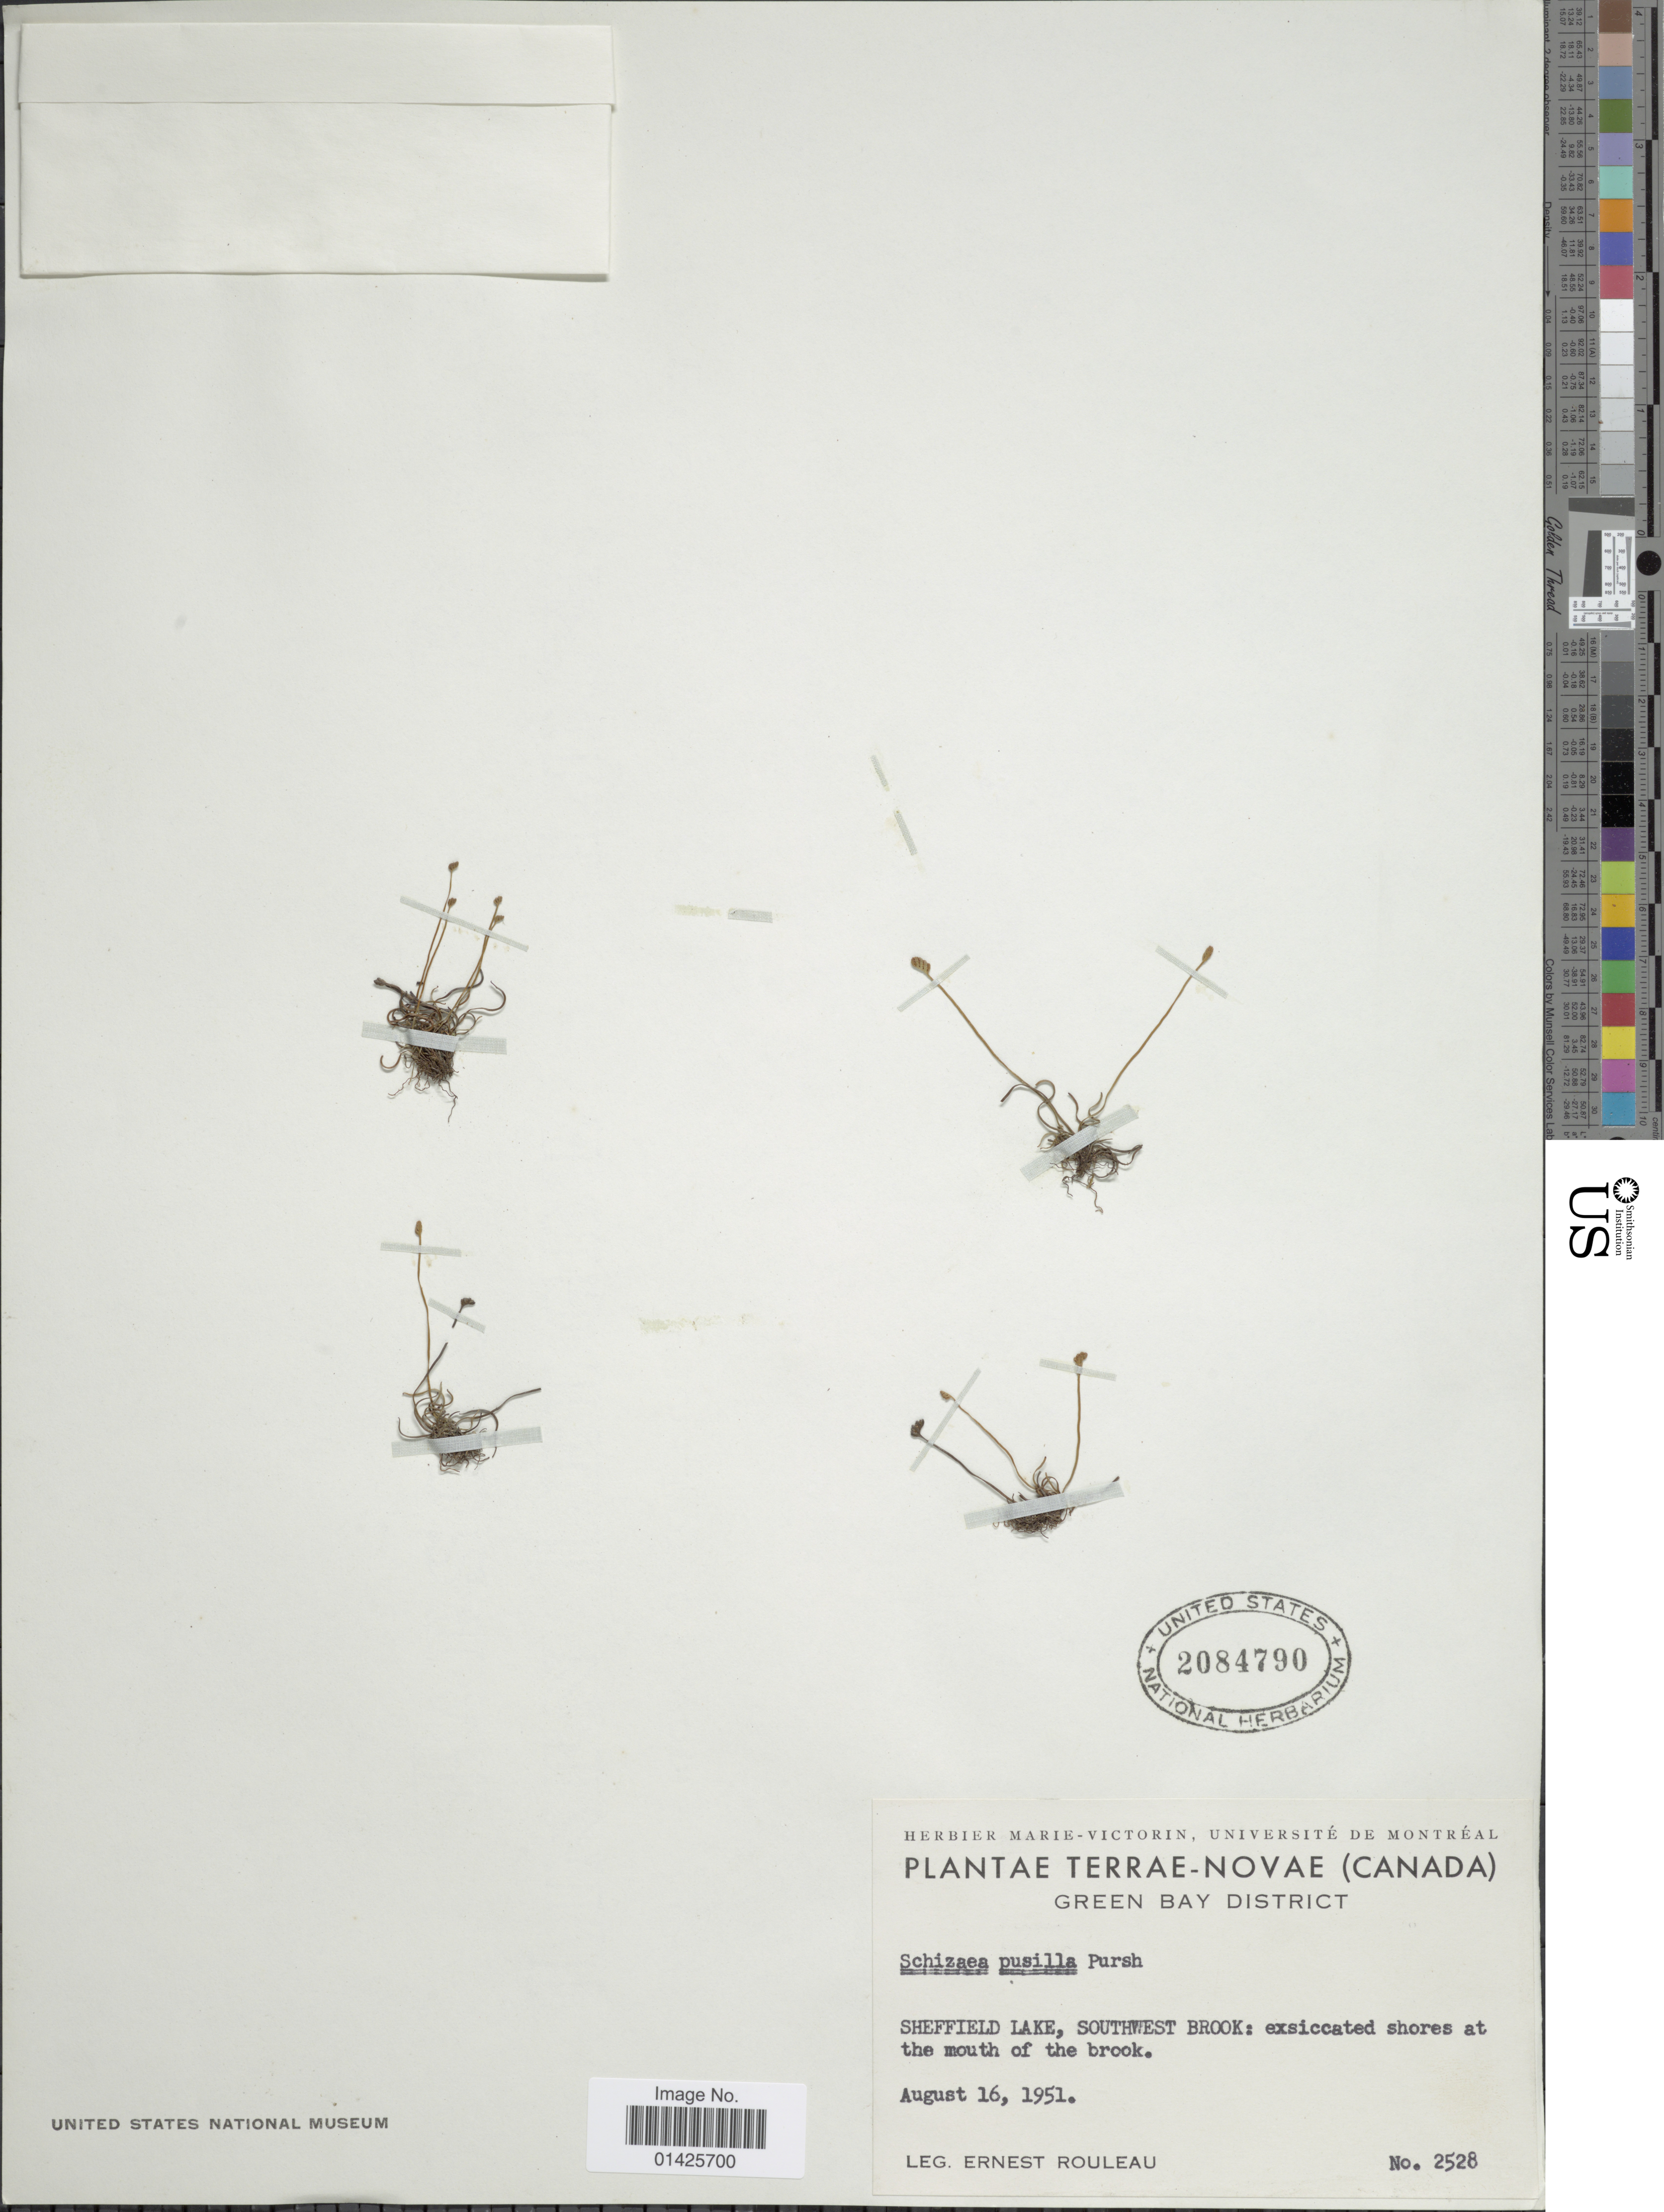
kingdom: Plantae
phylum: Tracheophyta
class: Polypodiopsida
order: Schizaeales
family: Schizaeaceae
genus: Schizaea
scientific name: Schizaea pusilla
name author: Pursh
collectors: E. Rouleau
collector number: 2528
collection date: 1951-08-16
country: Canada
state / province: Newfoundland and Labrador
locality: Terrae-Novae, Green Bay District, Sheffield Lake, Southwest Brook, exsiccated shores at the mouth of the brook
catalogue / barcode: US 2084790